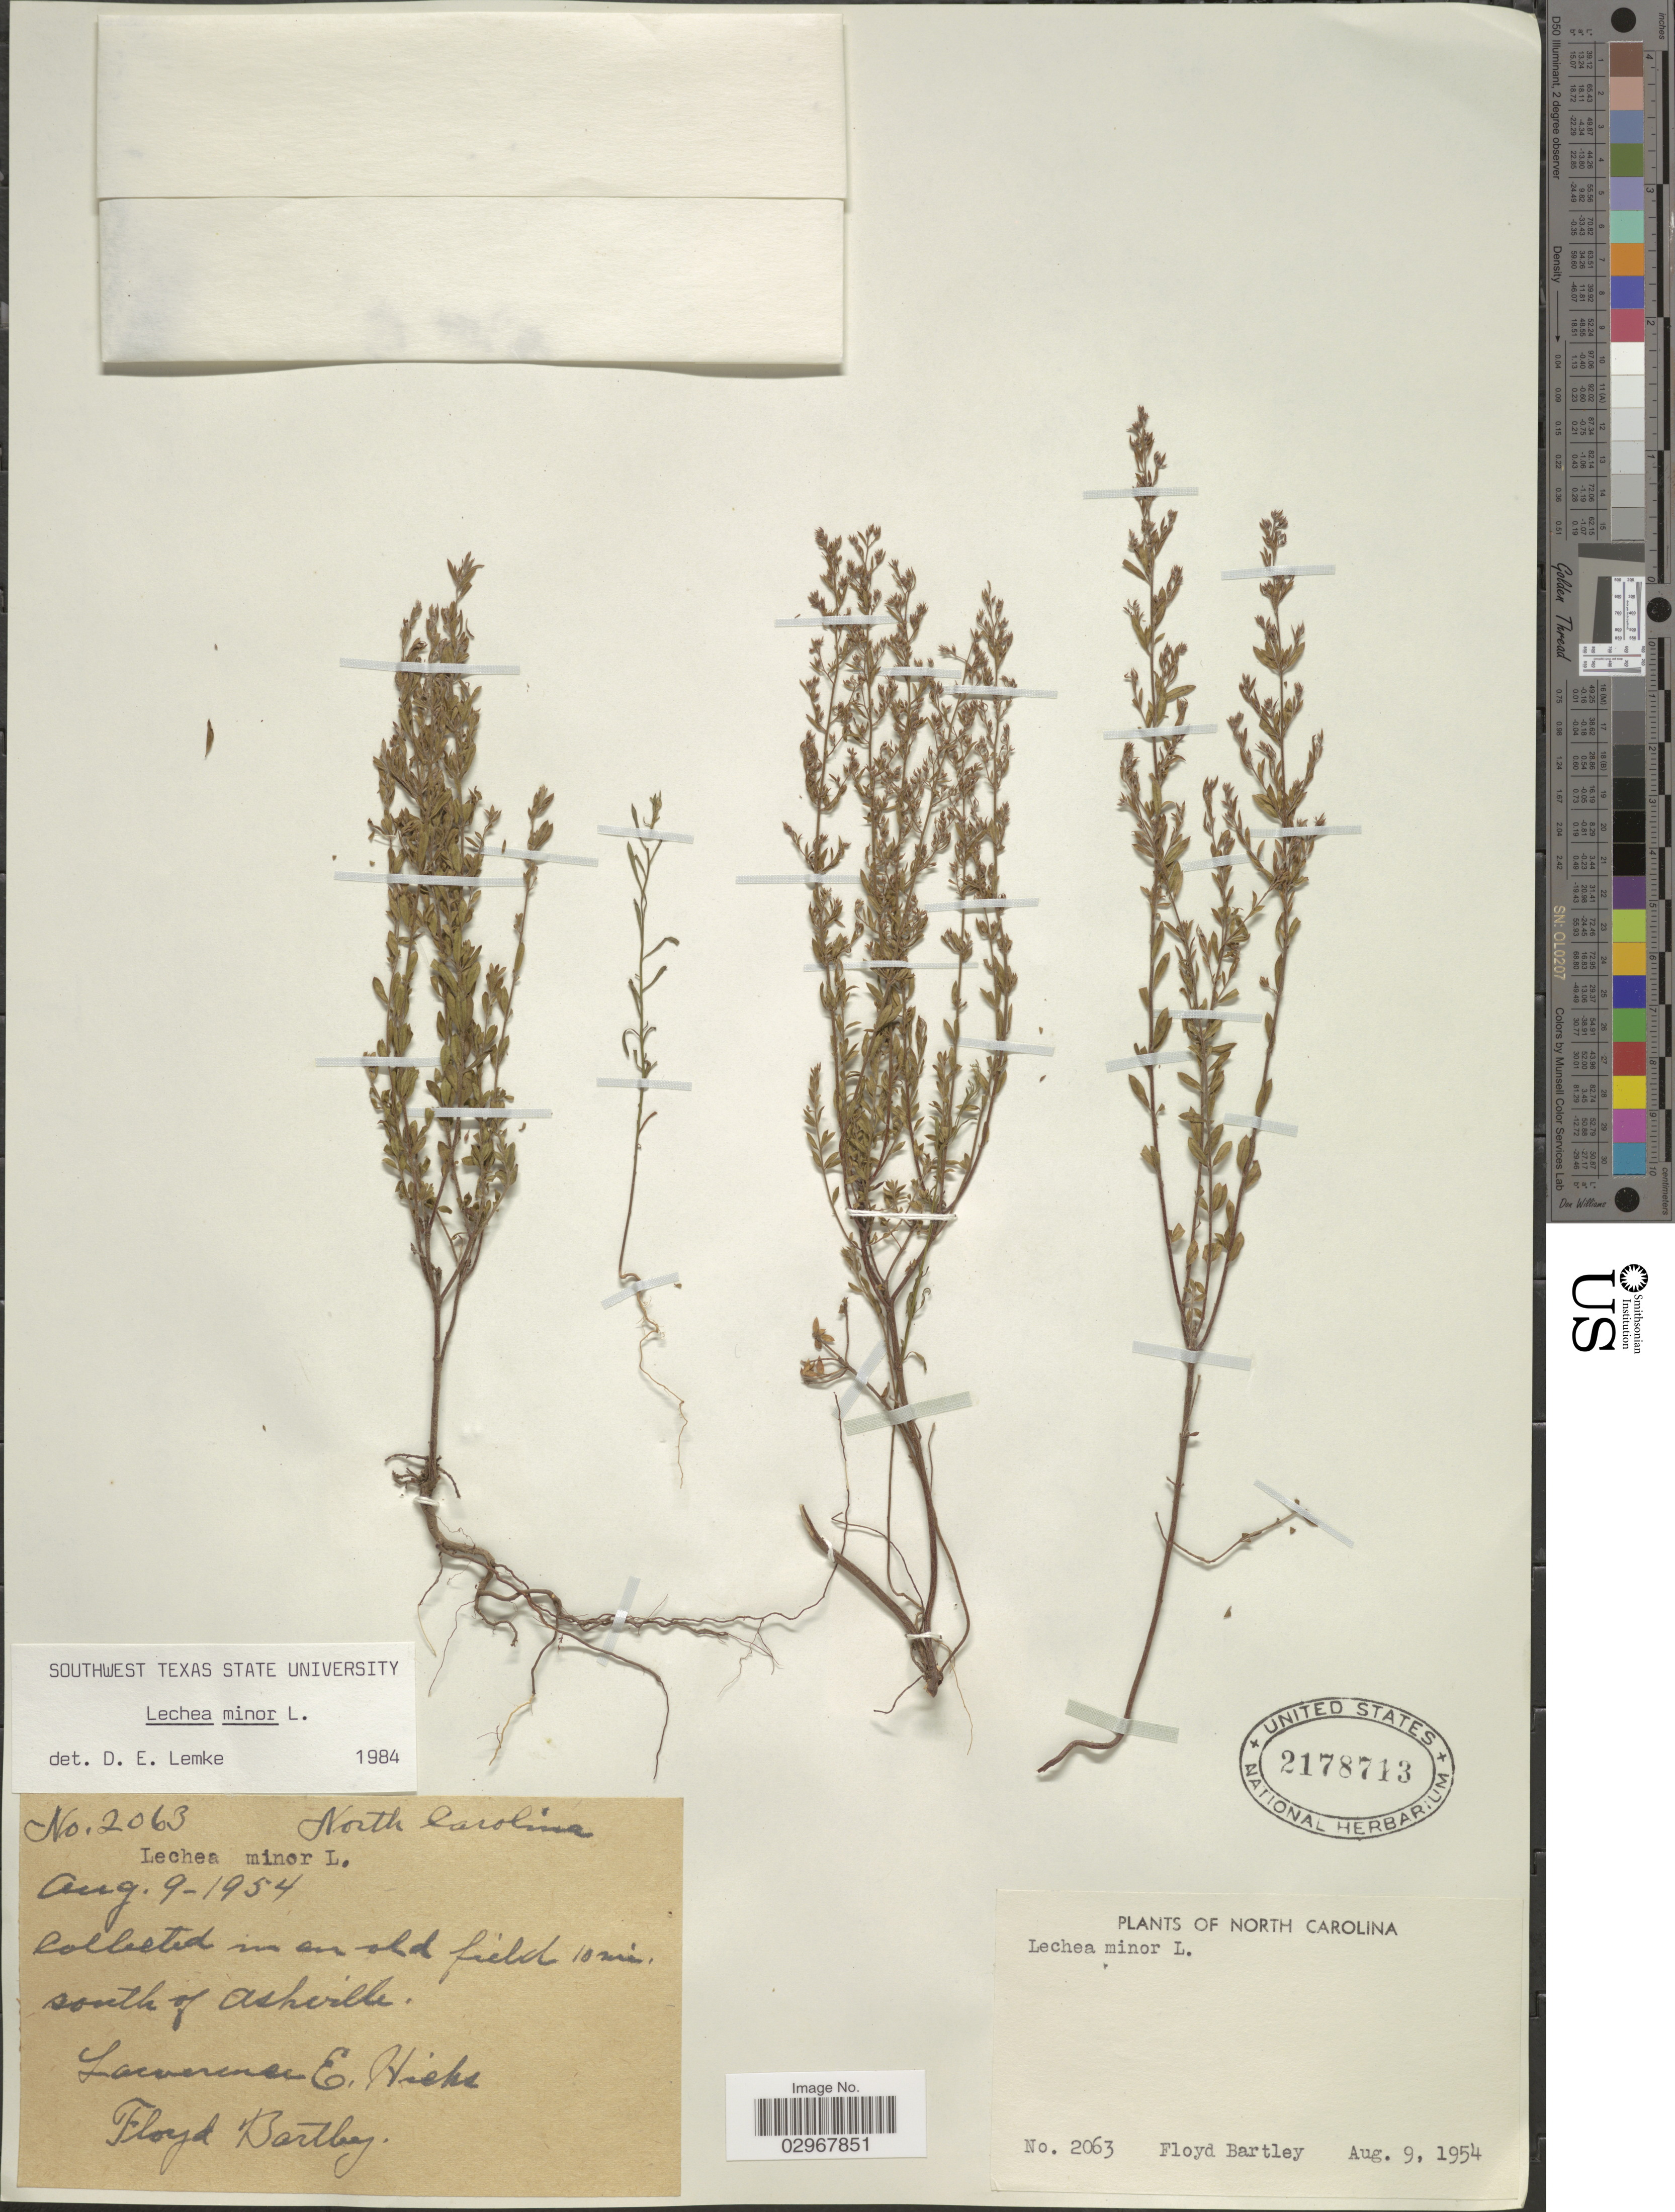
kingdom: Plantae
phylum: Tracheophyta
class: Magnoliopsida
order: Malvales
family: Cistaceae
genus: Lechea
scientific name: Lechea minor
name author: L.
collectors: L. E. Hicks & F. Bartley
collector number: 2063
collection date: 1954-08-09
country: United States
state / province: North Carolina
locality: Collected in an old field 10 mi. south of Ashville.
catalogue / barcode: US 2178713